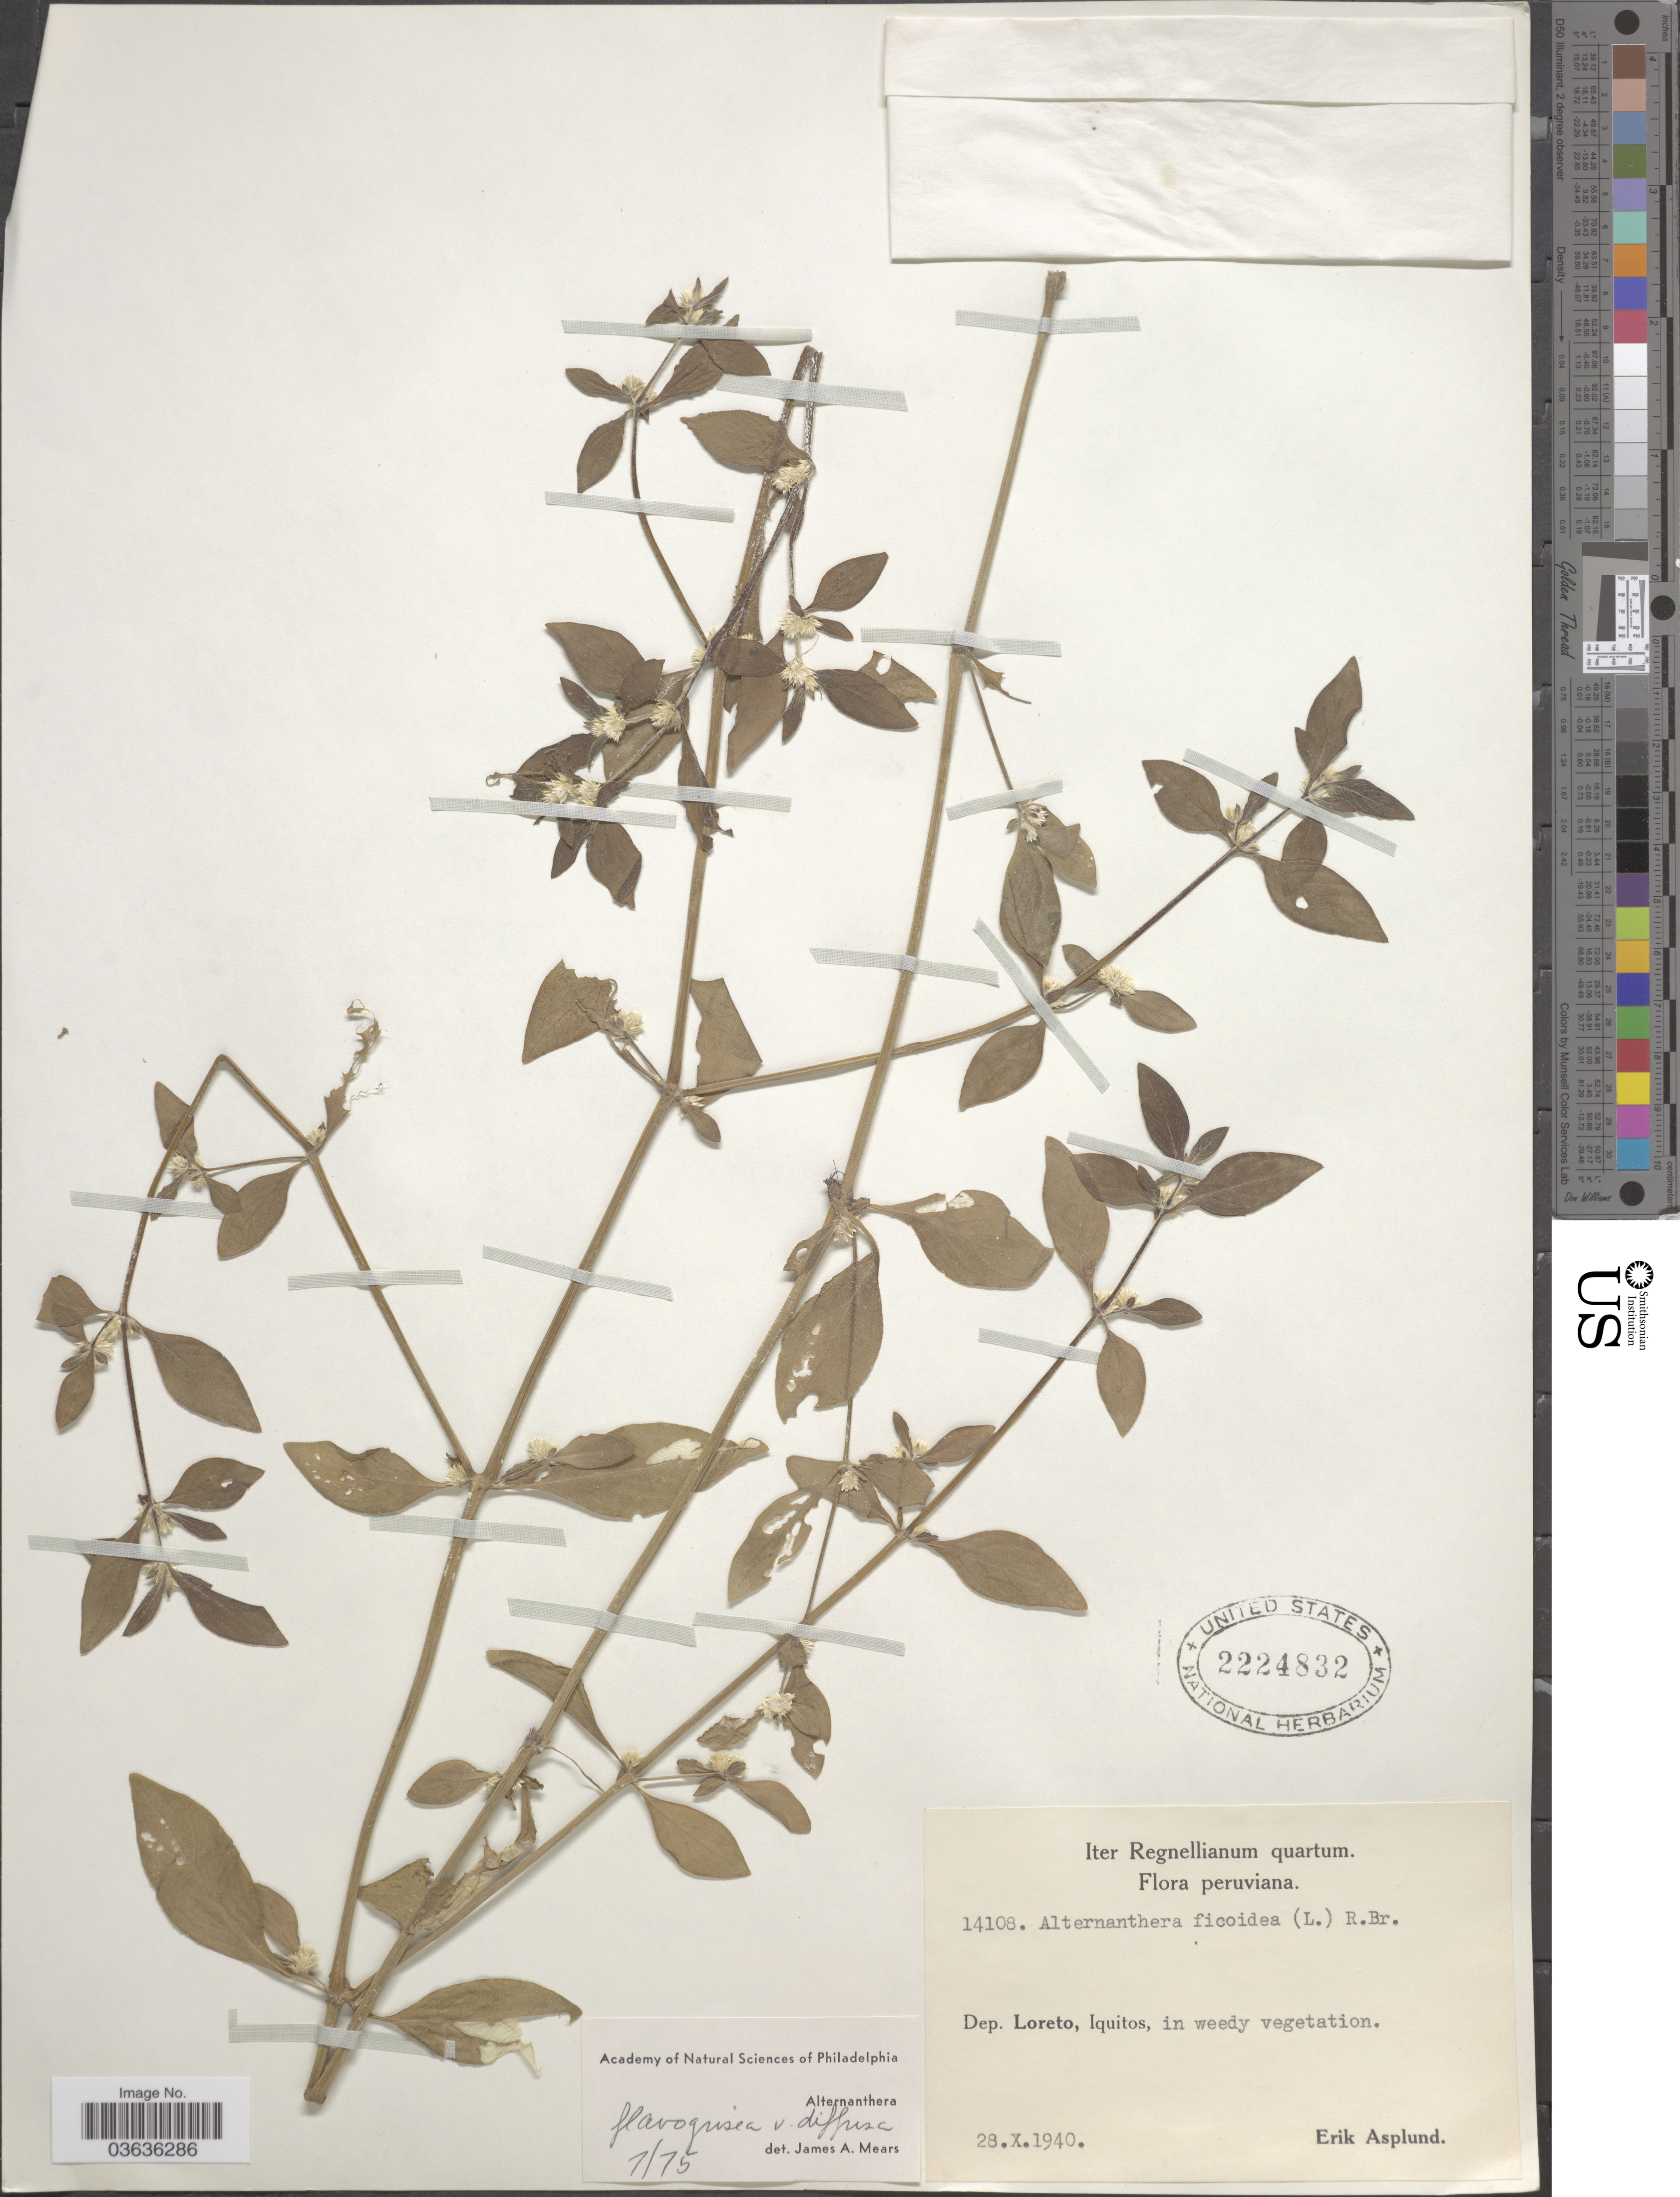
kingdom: Plantae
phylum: Tracheophyta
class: Magnoliopsida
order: Caryophyllales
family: Amaranthaceae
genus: Alternanthera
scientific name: Alternanthera flavogrisea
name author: Urb.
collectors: E. Asplund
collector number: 14108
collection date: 1940-10-28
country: Peru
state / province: Loreto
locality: Dep. Loreto, Iquitos.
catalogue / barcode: US 2224832